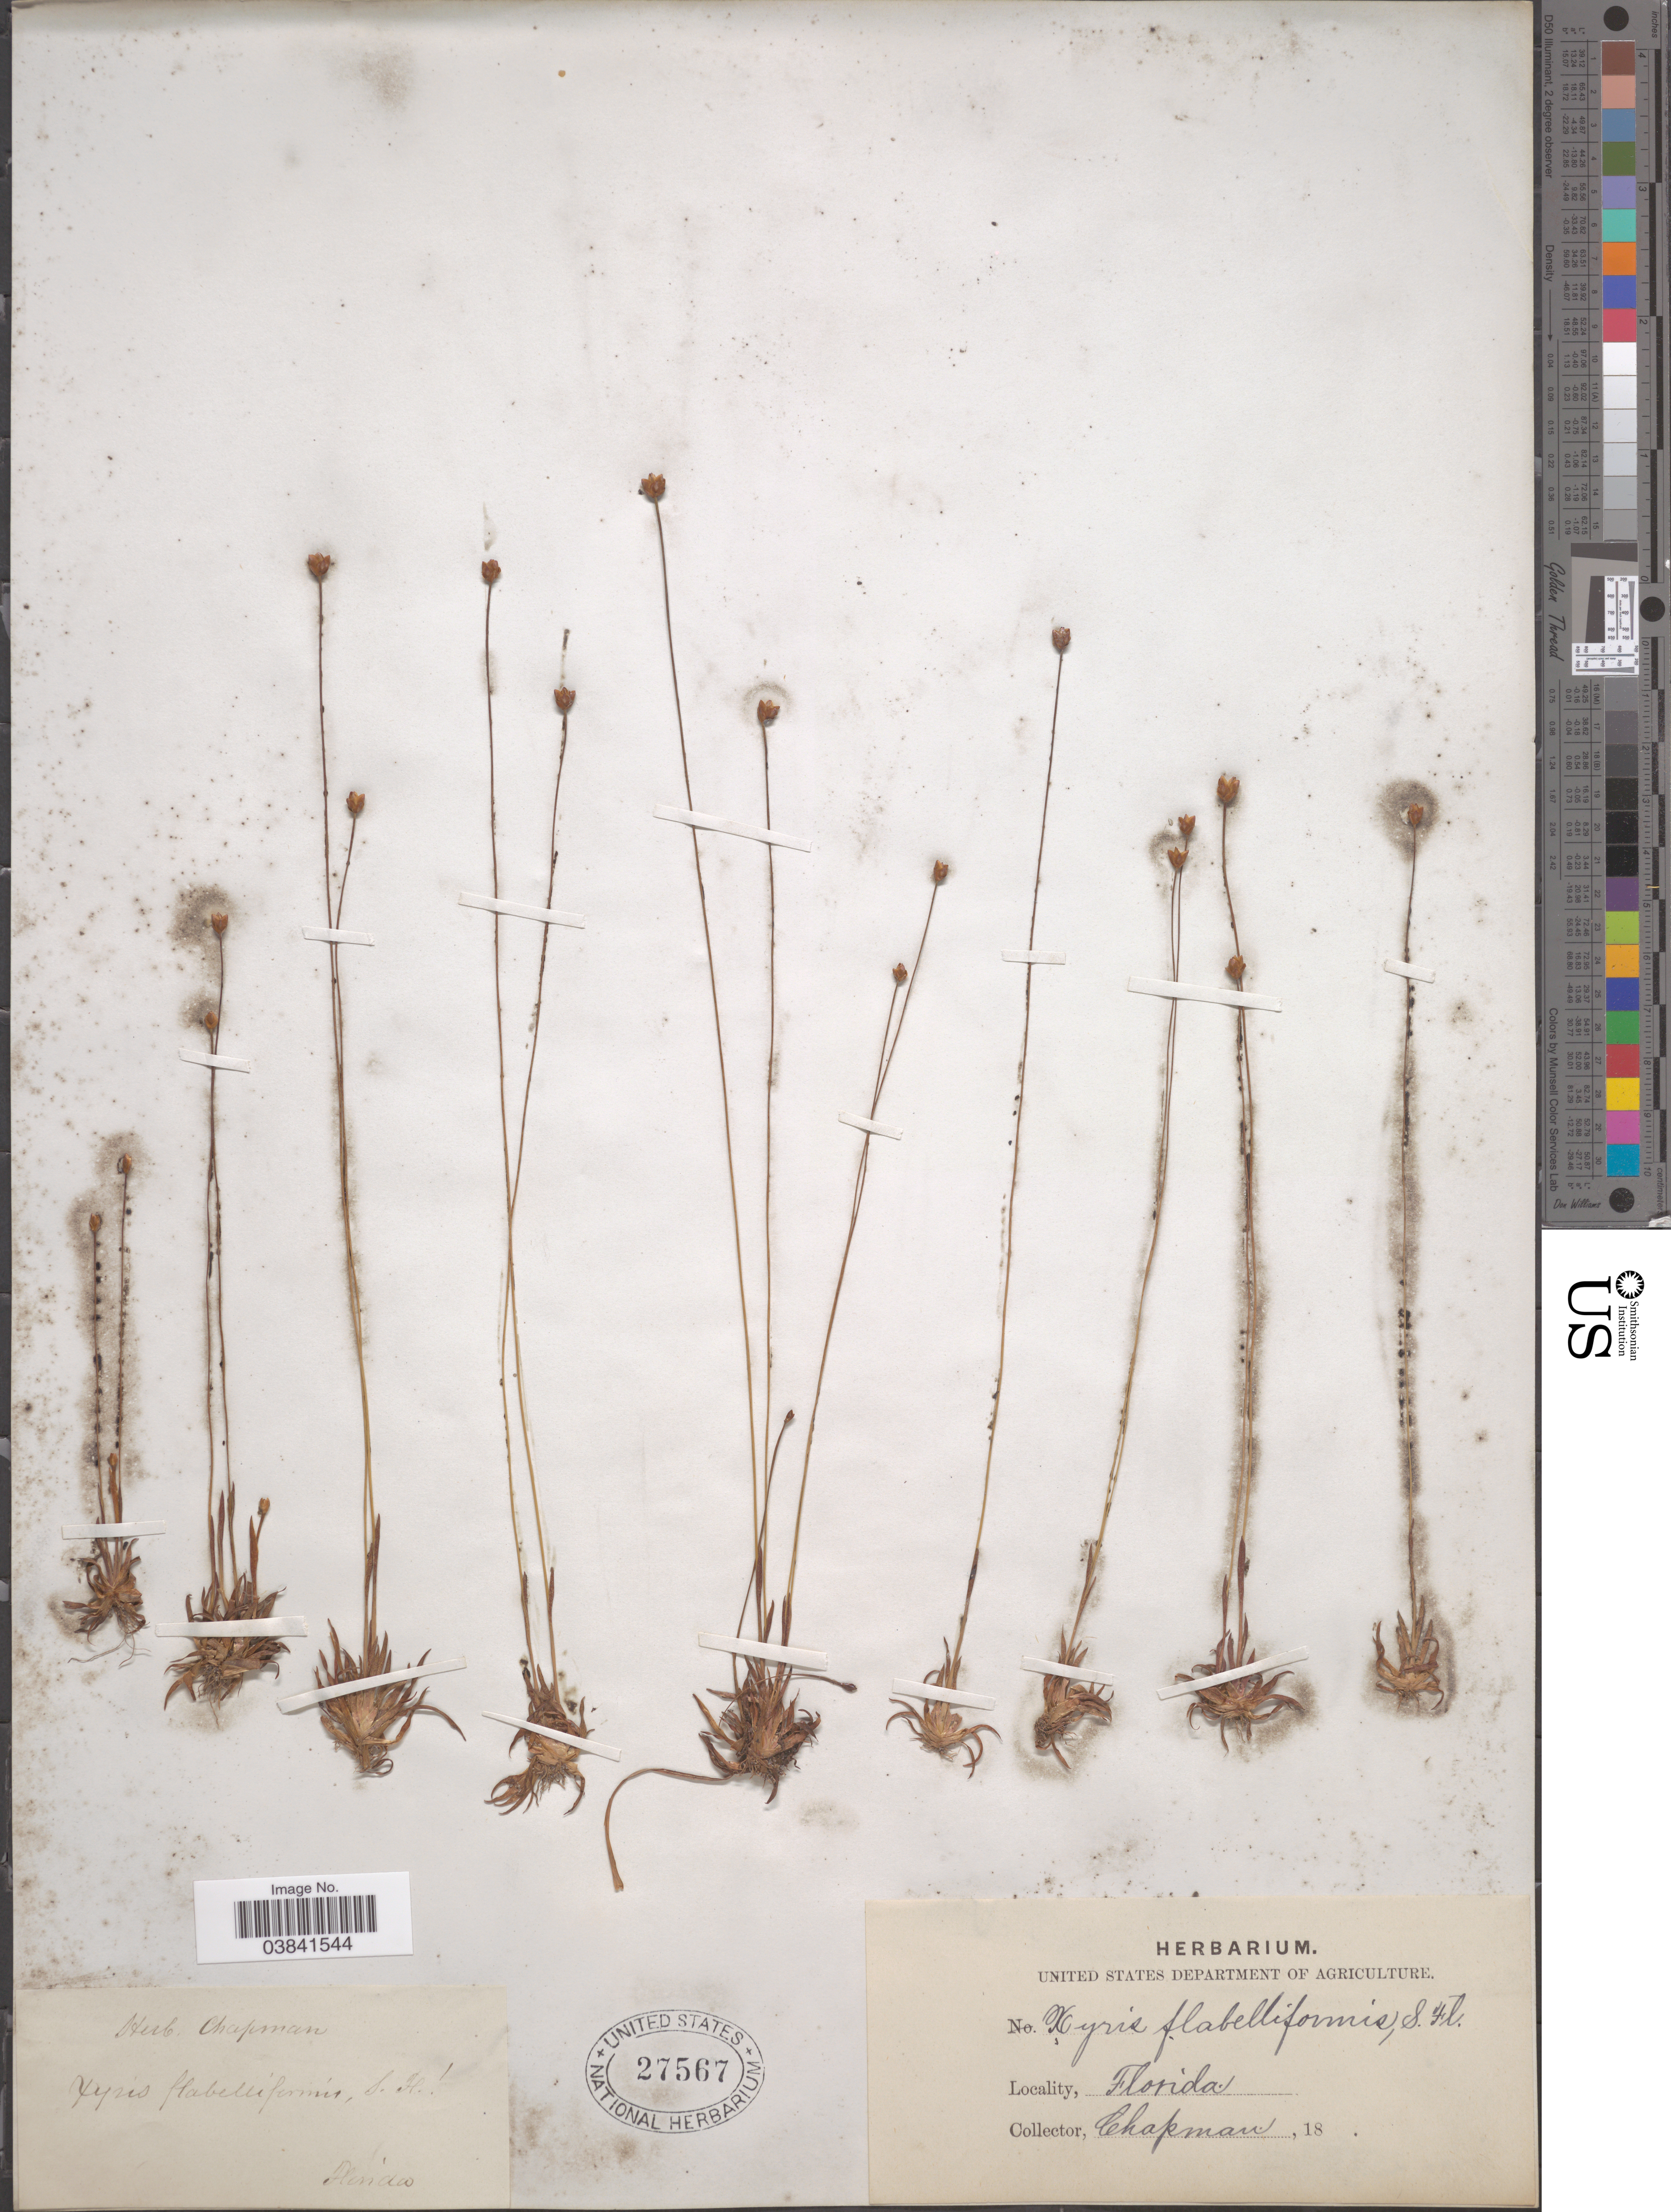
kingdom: Plantae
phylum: Tracheophyta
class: Liliopsida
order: Poales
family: Xyridaceae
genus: Xyris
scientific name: Xyris flabelliformis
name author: Chapm.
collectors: A. Chapman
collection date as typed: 18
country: United States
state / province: Florida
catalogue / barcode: US 27567